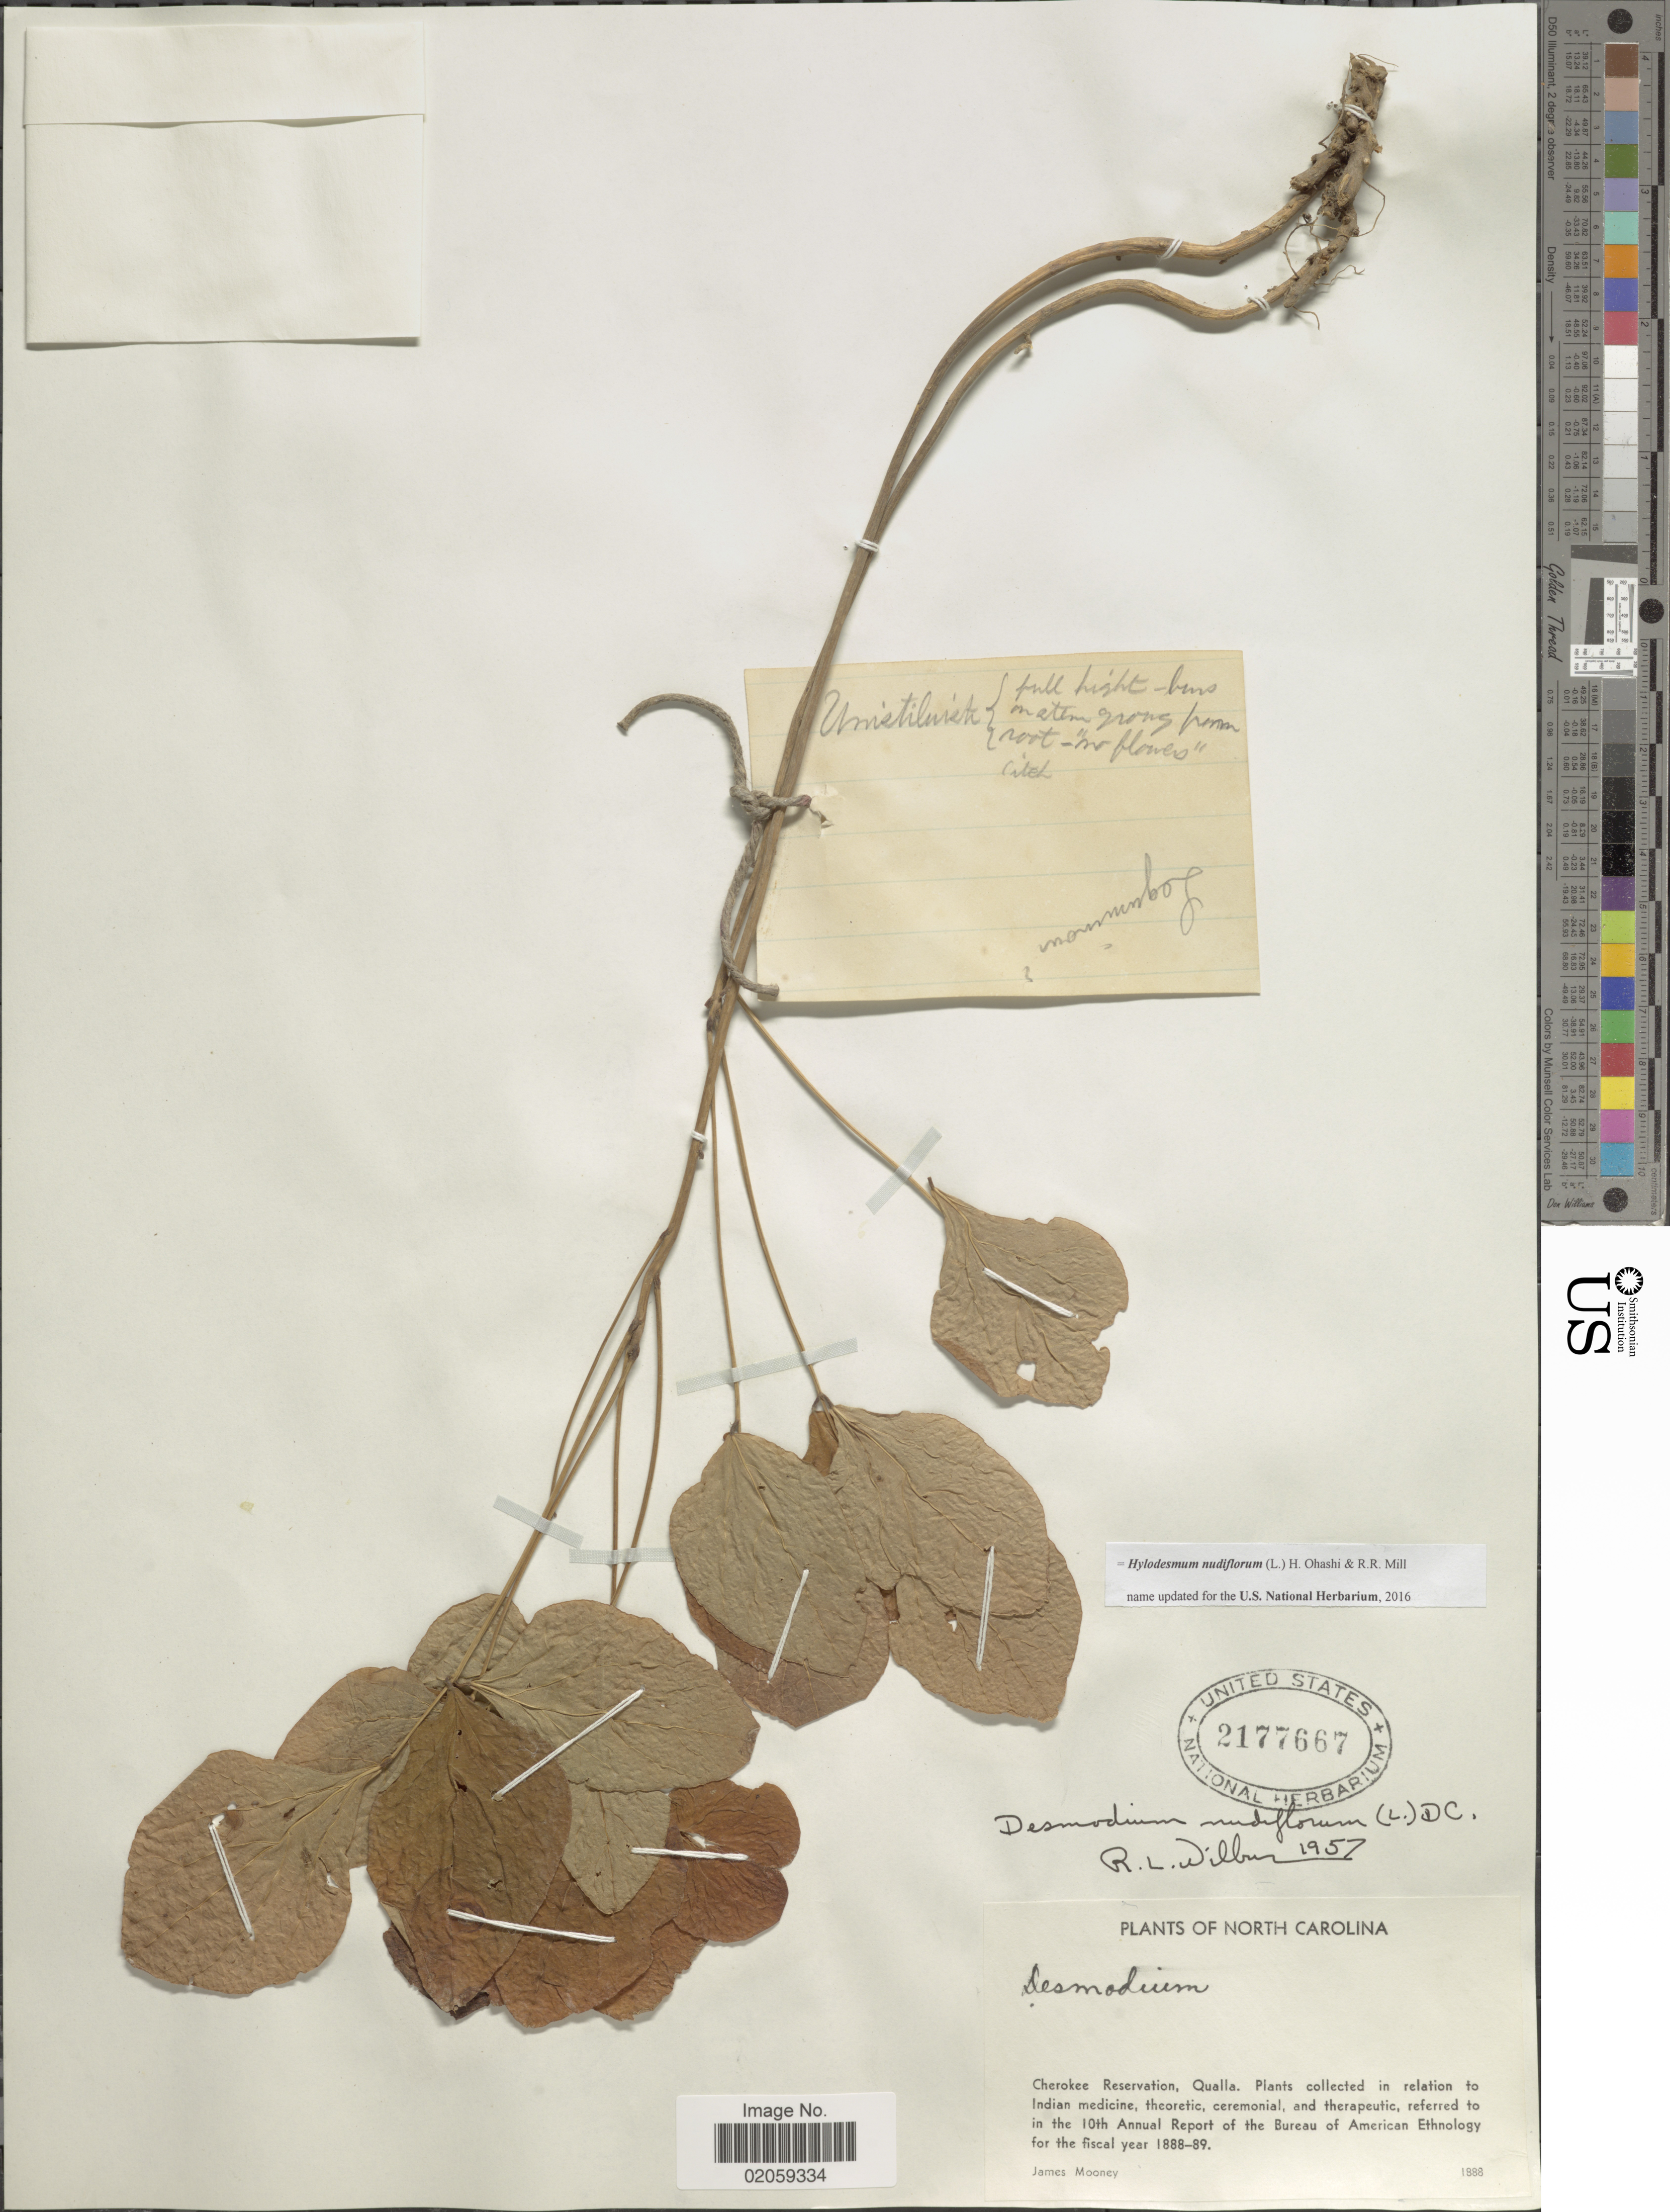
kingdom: Plantae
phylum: Tracheophyta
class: Magnoliopsida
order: Fabales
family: Fabaceae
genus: Hylodesmum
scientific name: Hylodesmum nudiflorum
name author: (L.) H. Ohashi & R.R. Mill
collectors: J. Mooney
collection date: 1888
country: United States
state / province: North Carolina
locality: Cherokee Reservation, Qualla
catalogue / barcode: US 2177667